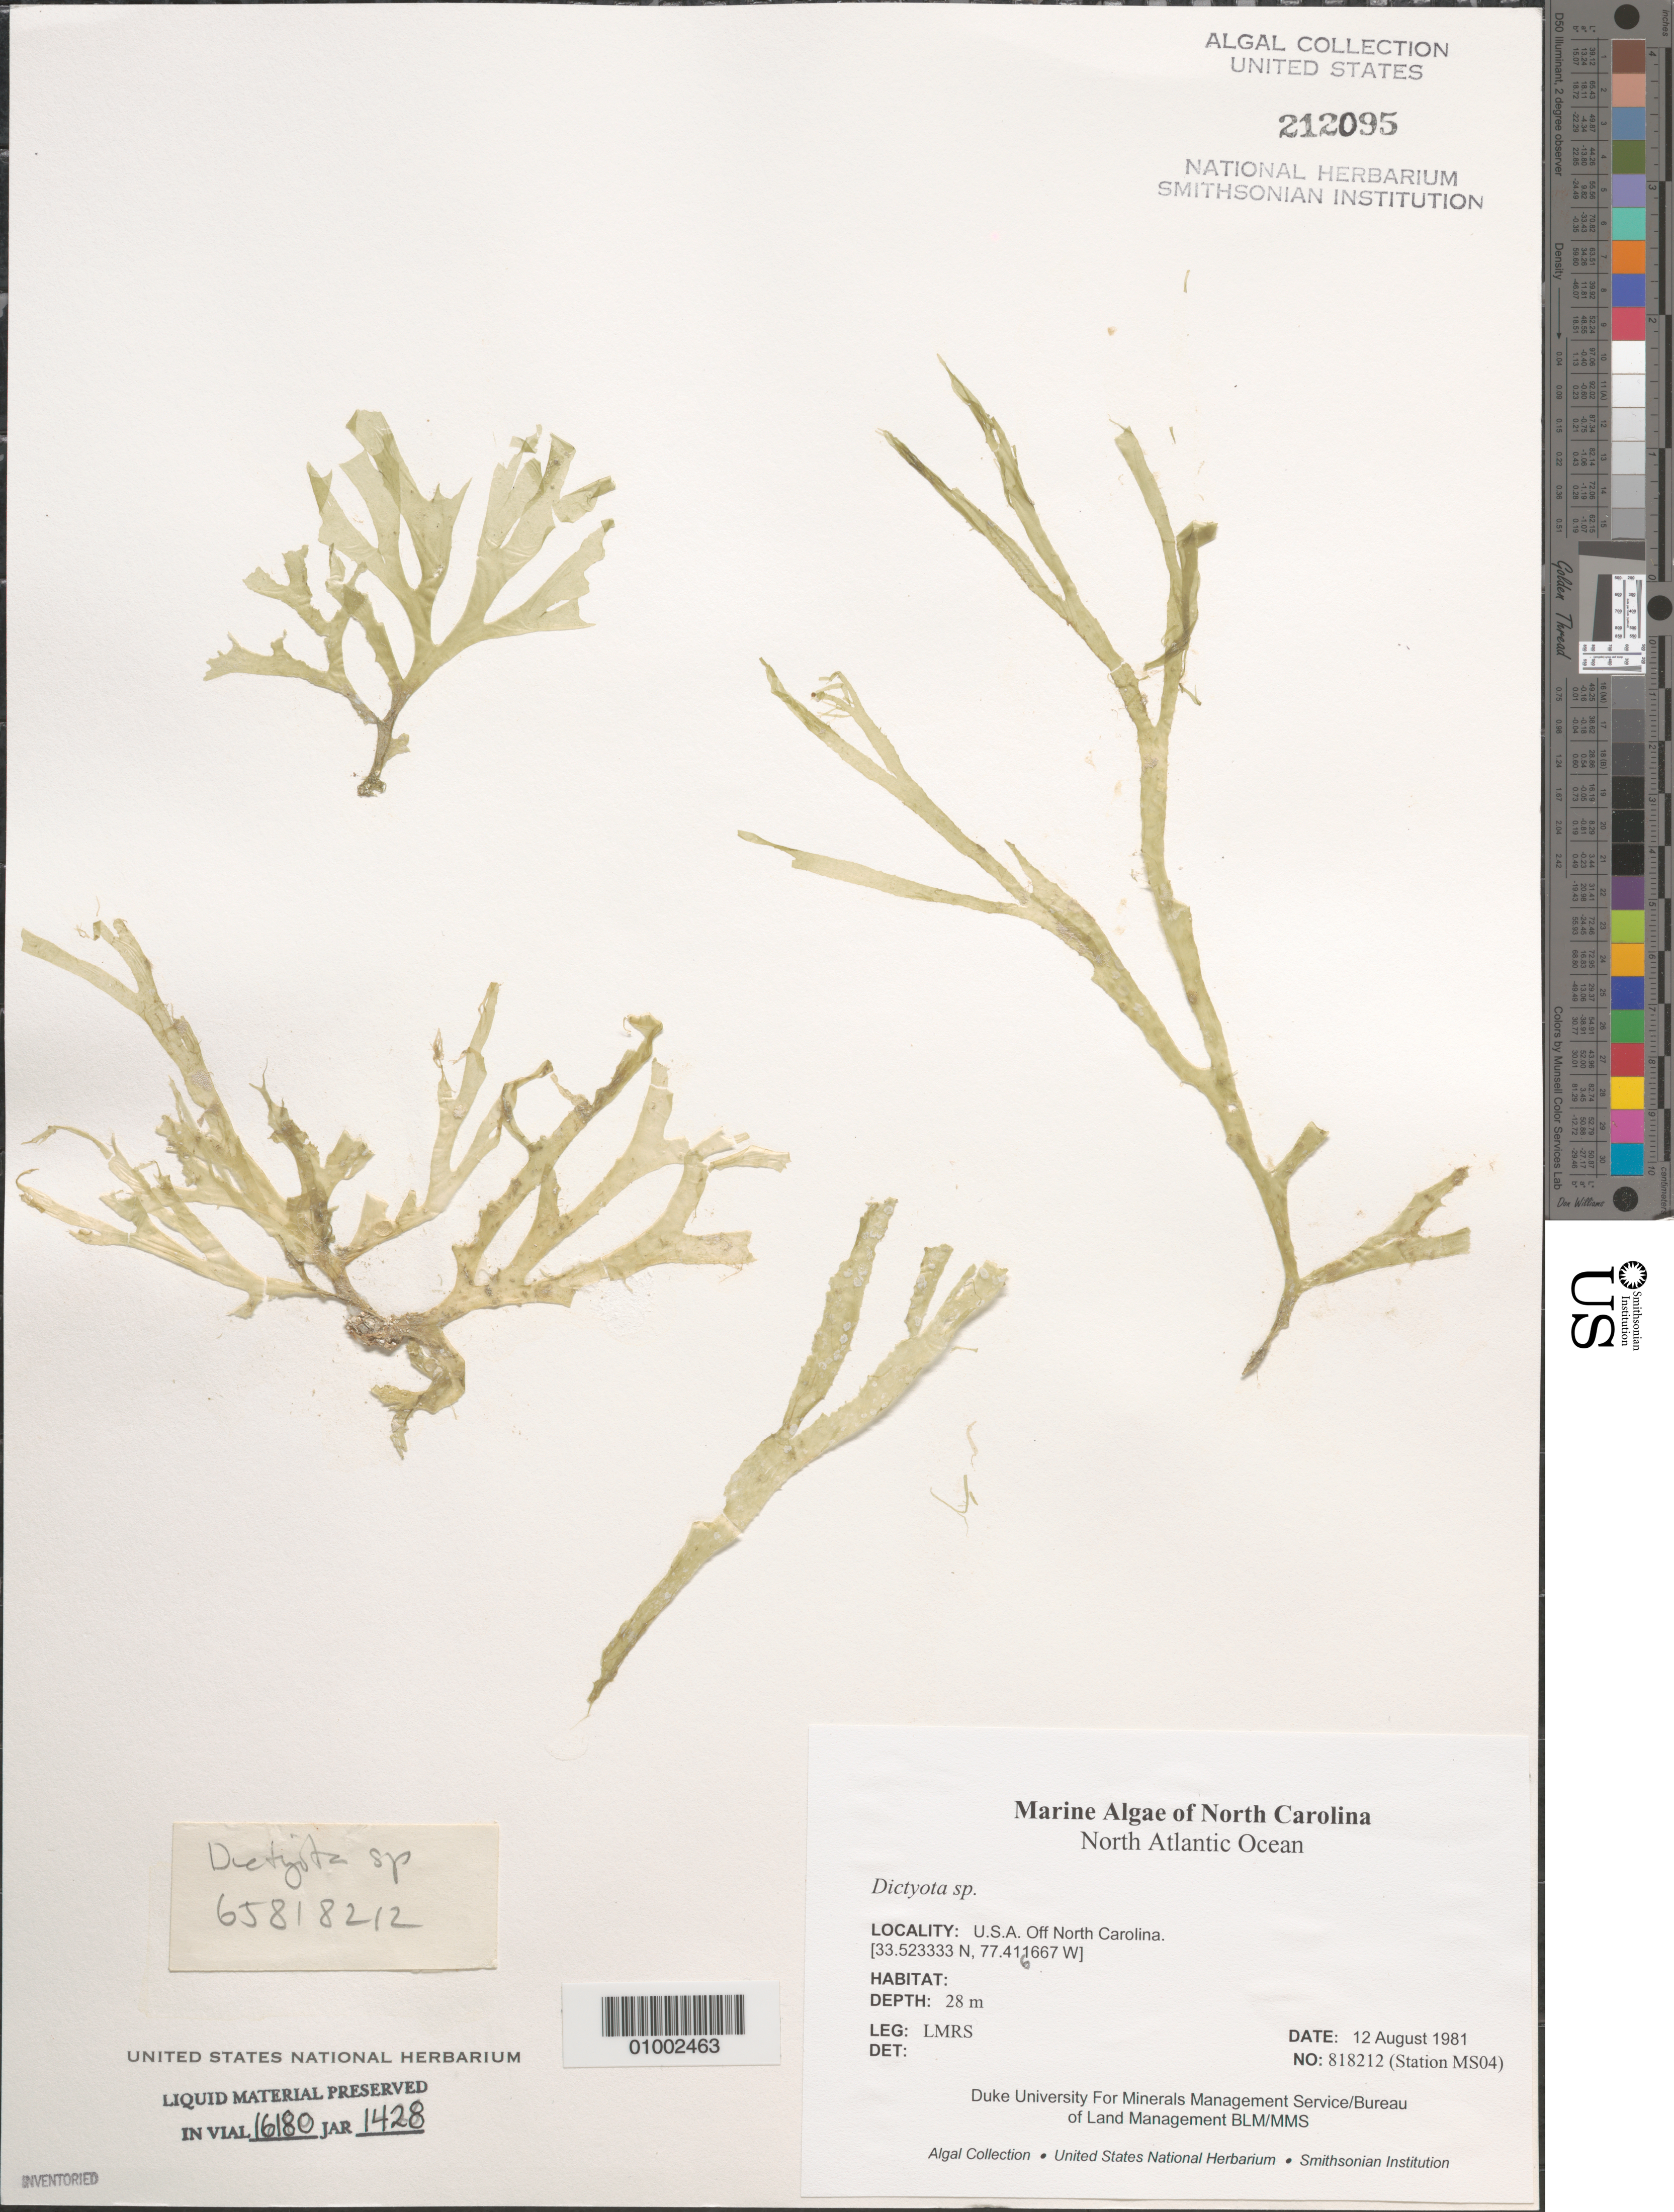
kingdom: Chromista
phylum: Ochrophyta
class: Phaeophyceae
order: Dictyotales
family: Dictyotaceae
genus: Dictyota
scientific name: Dictyota sp.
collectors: LMRS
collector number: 818212 (Station MS04)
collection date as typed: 12 Aug 1981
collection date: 1981-08-12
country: United States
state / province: North Carolina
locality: North Atlantic Ocean off North Carolina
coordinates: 33.523333 N, 77.416667 W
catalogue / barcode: US 212095